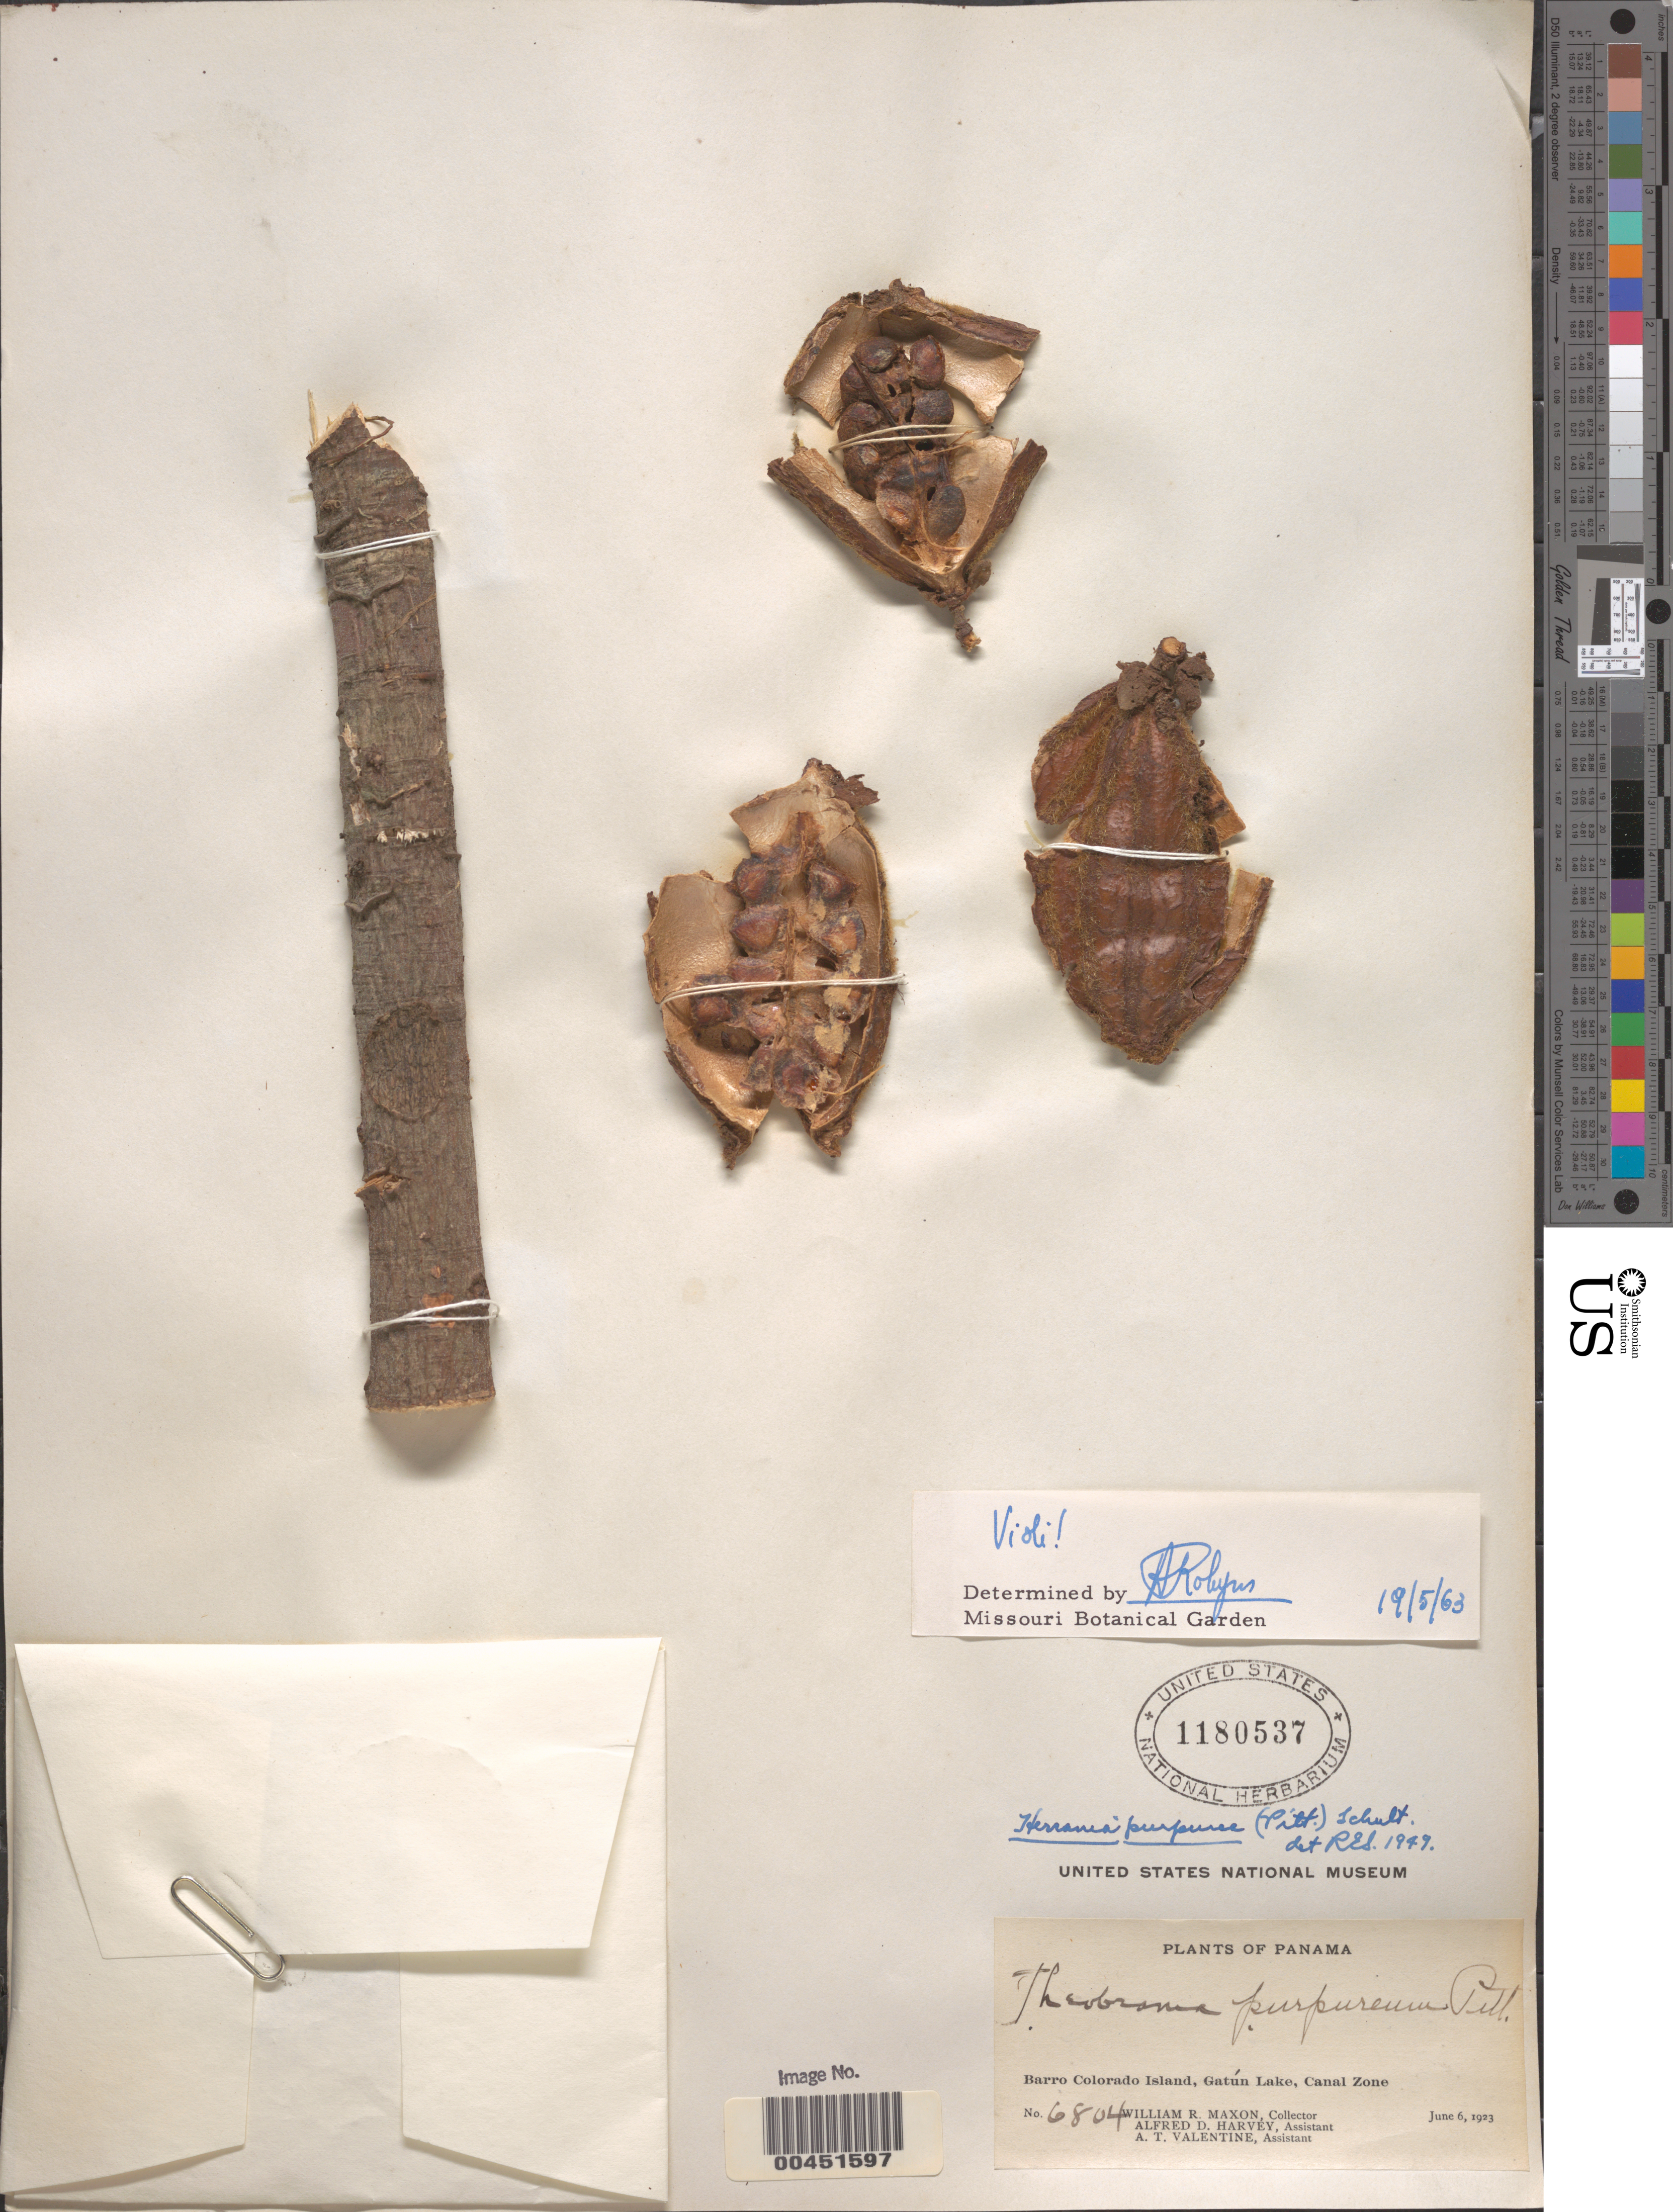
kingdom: Plantae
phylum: Tracheophyta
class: Magnoliopsida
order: Malvales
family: Malvaceae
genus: Theobroma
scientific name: Theobroma purpureum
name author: Pittier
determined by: Dorr, L. J., (BOT), Smithsonian Institution - National Museum of Natural History (UNITED STATES)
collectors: W. R. Maxon, A. D. Harvey & A. Valentine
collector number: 6804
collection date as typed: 06 Jun 1923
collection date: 1923-06-06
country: Panama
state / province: Panamá Oeste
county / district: Canal Zone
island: Barro Colorado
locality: Gatun Lake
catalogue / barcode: US 1180537